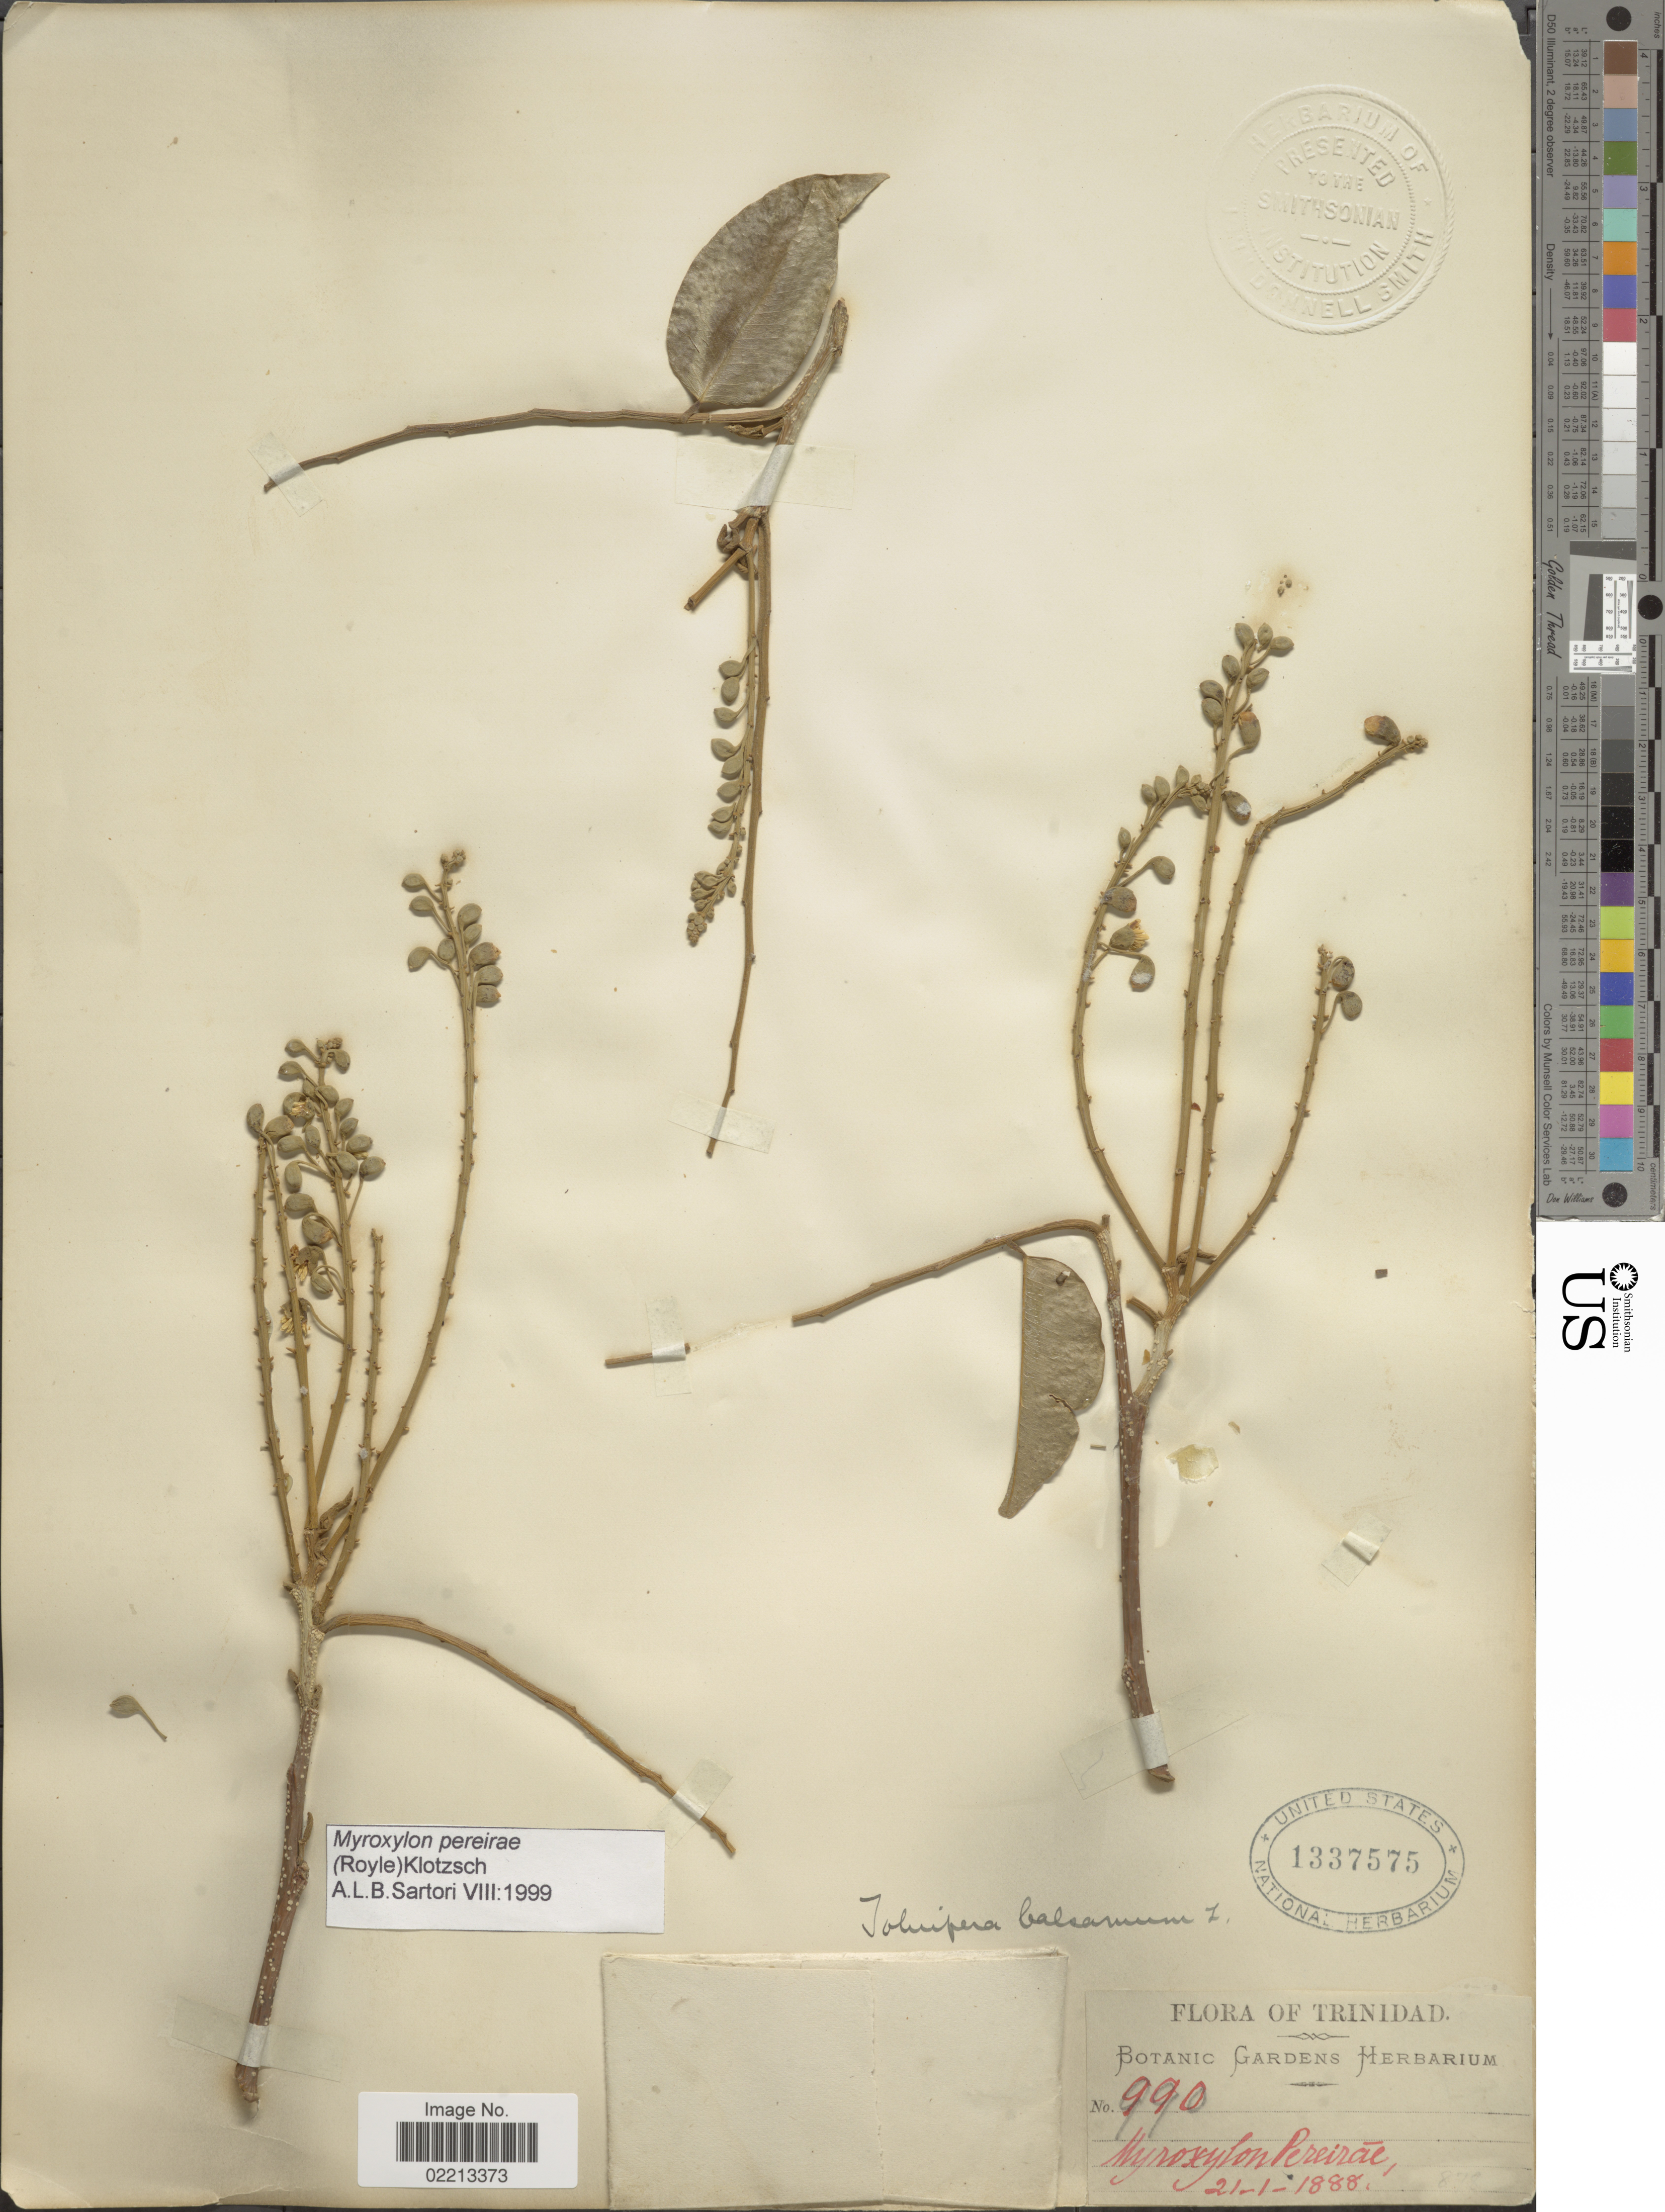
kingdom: Plantae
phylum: Tracheophyta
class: Magnoliopsida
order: Fabales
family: Fabaceae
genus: Myroxylon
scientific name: Myroxylon pereirae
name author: (Royle) Klotzsch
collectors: Botanic Gardens Herbarium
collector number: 990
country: Trinidad and Tobago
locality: Trinidad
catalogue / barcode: US 1337575